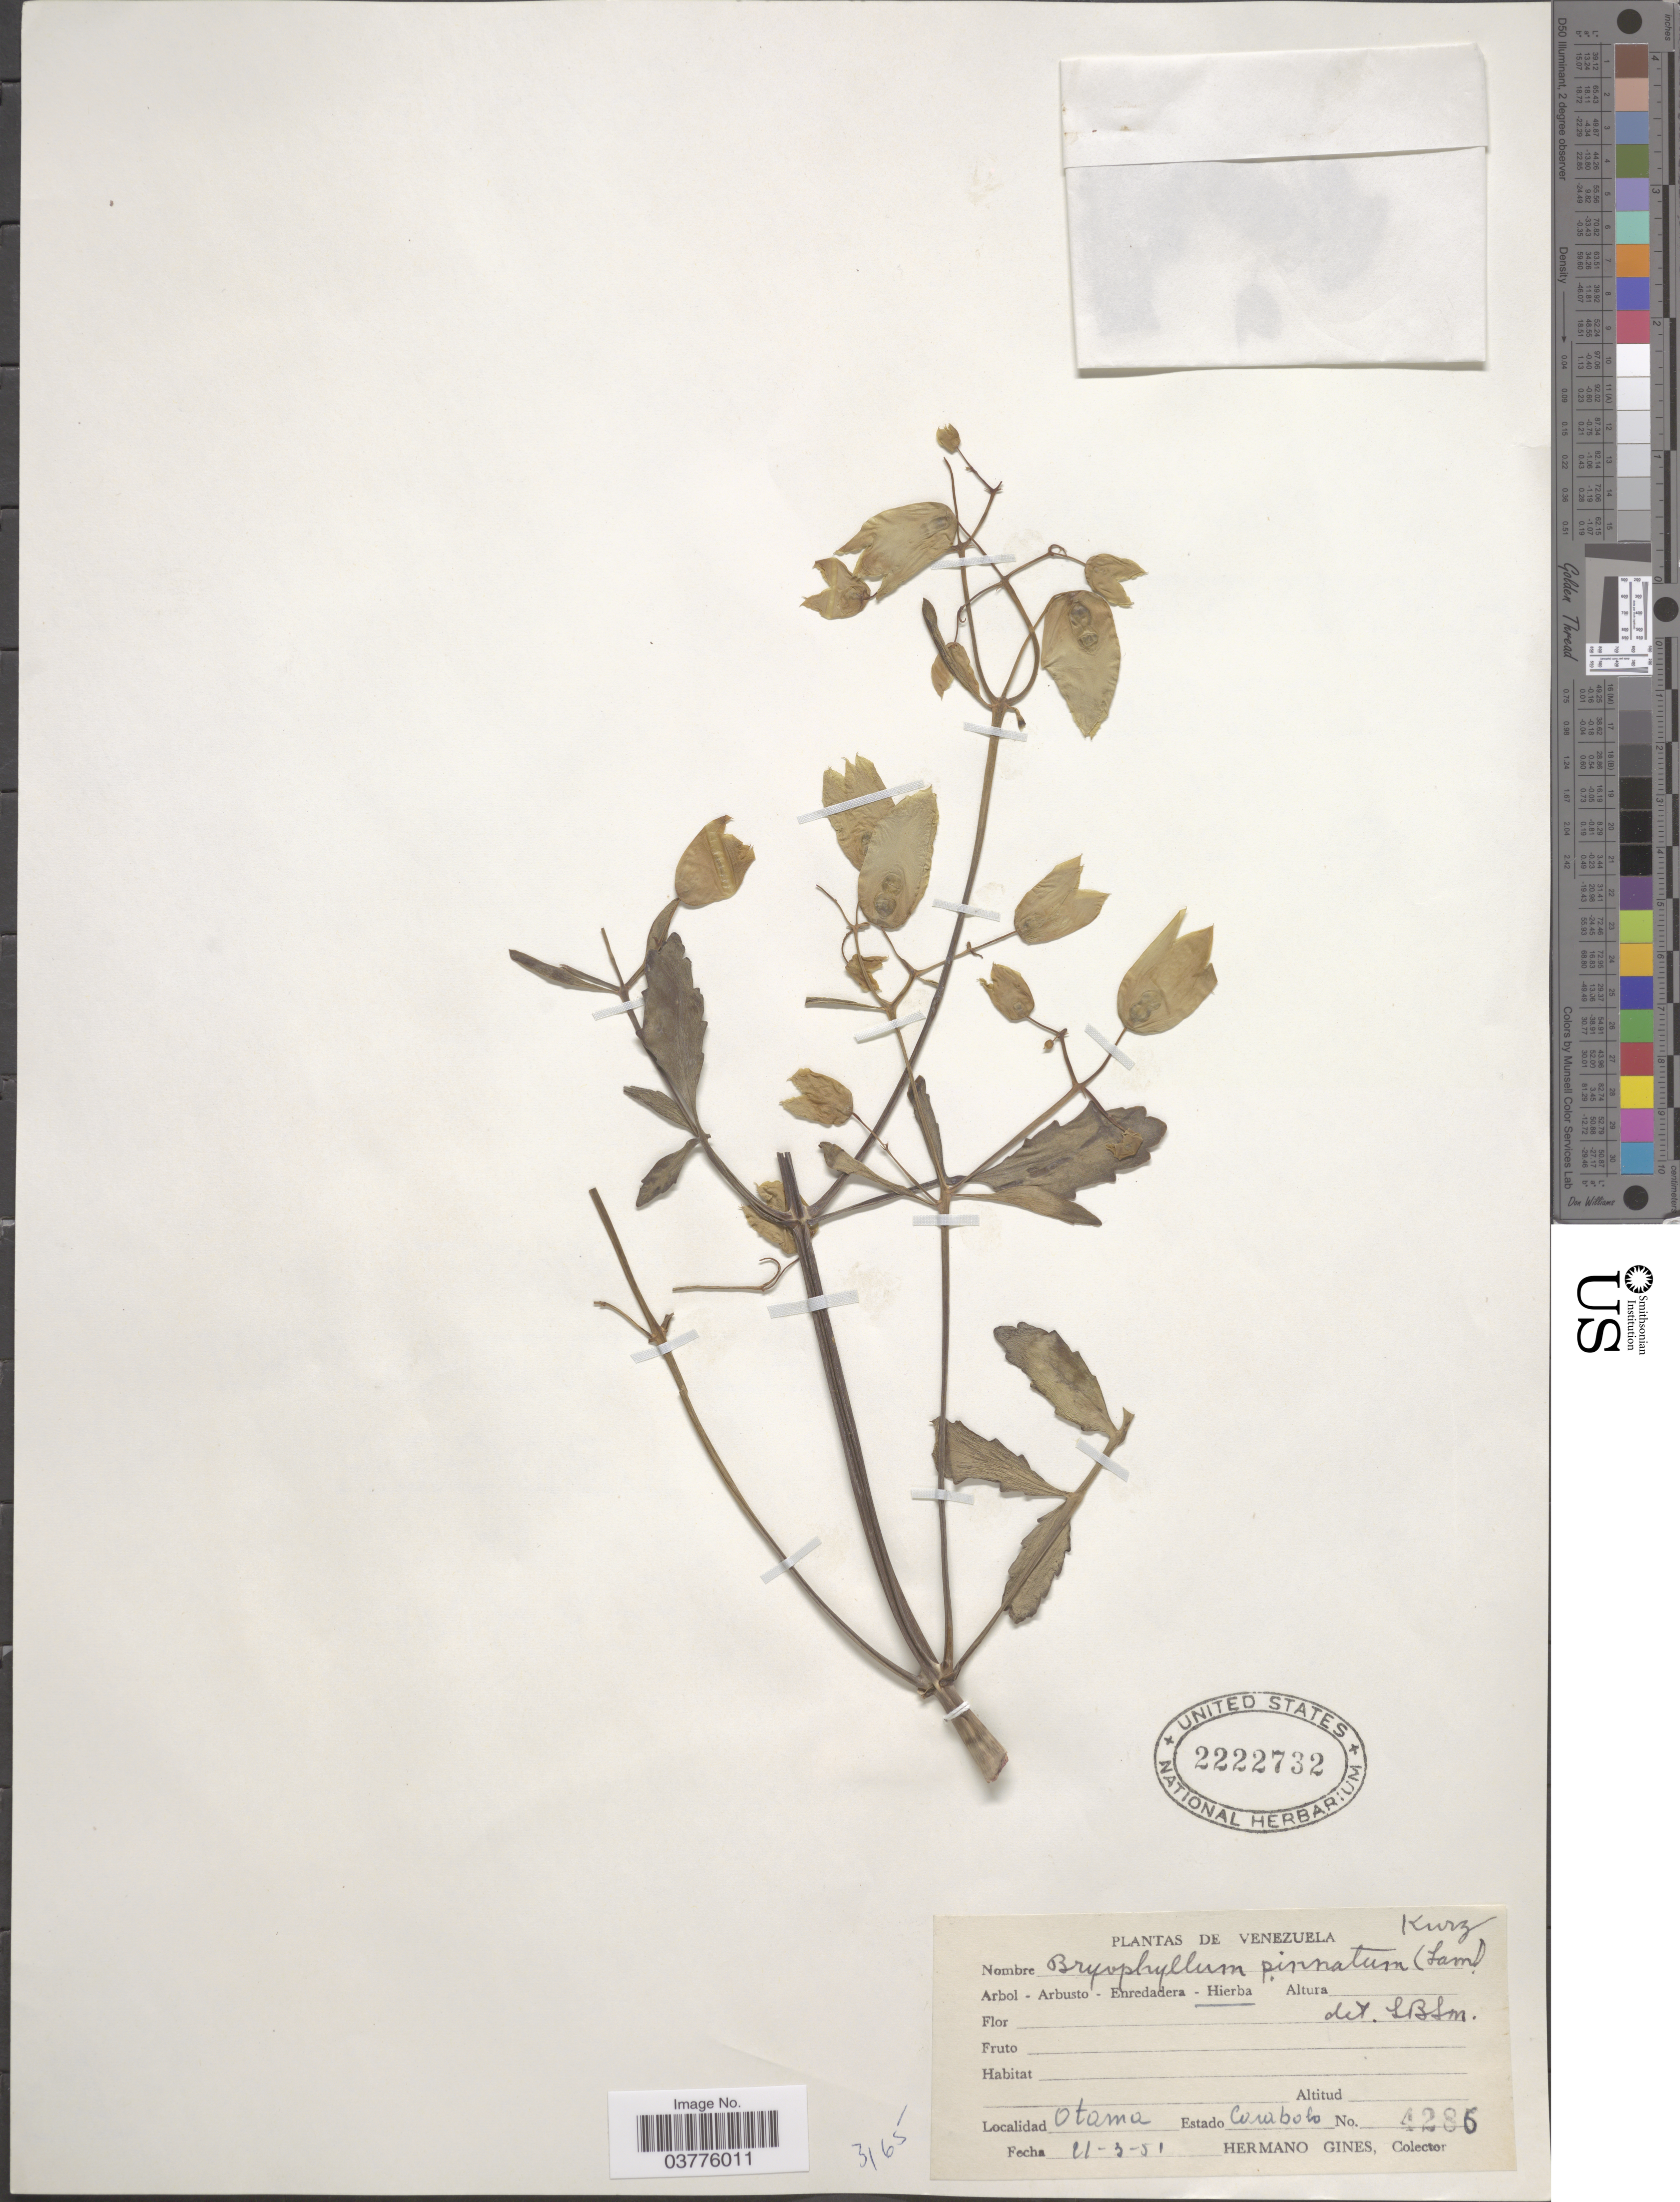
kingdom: Plantae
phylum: Tracheophyta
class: Magnoliopsida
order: Saxifragales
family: Crassulaceae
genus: Kalanchoe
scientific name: Kalanchoe pinnata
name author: (Lam.) Pers.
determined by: Strong, Mark T., (BOT), Smithsonian Institution - National Museum of Natural History (UNITED STATES)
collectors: Bro. Gines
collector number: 4286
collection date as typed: Transcribed d/m/y: 21/3/51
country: Venezuela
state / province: Carabobo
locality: Otama.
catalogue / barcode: US 2222732